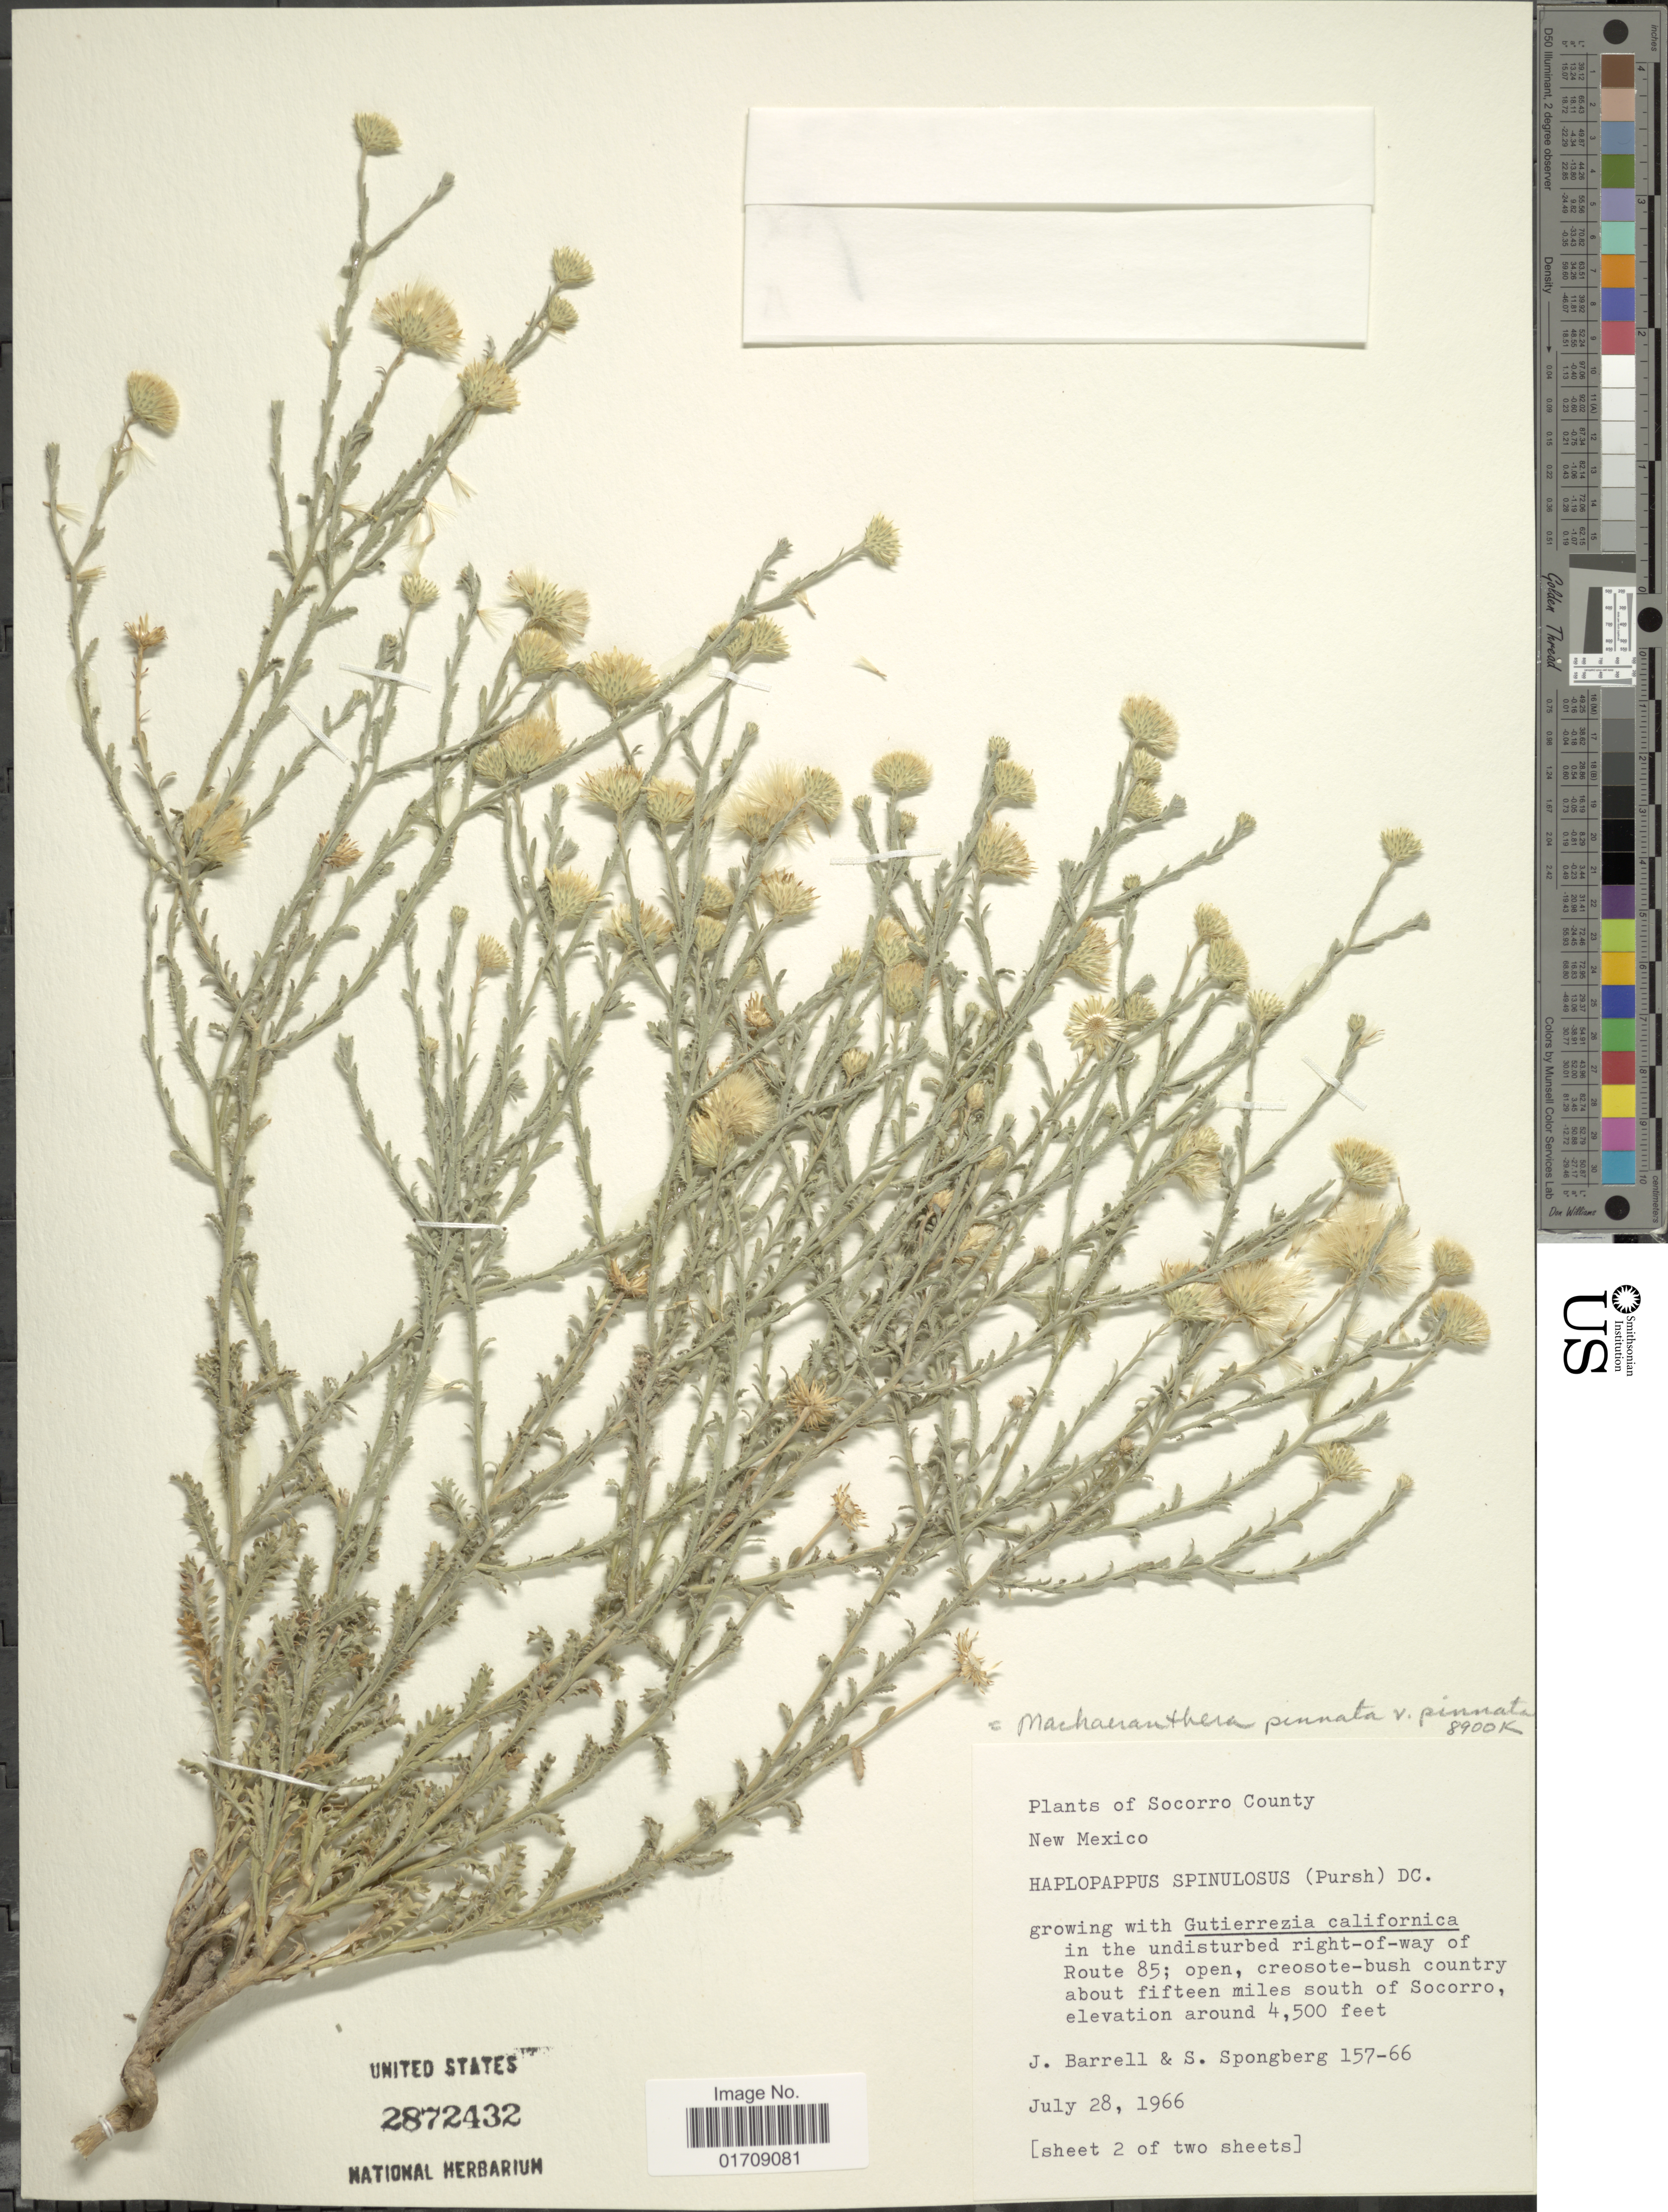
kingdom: Plantae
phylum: Tracheophyta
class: Magnoliopsida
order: Asterales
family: Asteraceae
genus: Machaeranthera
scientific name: Machaeranthera pinnata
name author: (Nutt.) Shinners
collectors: J. Barrell & S. A.Spongberg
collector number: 157-66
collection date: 1966-07-28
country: United States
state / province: New Mexico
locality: Socorro County, Route 85, about fifteen miles south of Socorro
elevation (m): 1372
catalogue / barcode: US 2872432